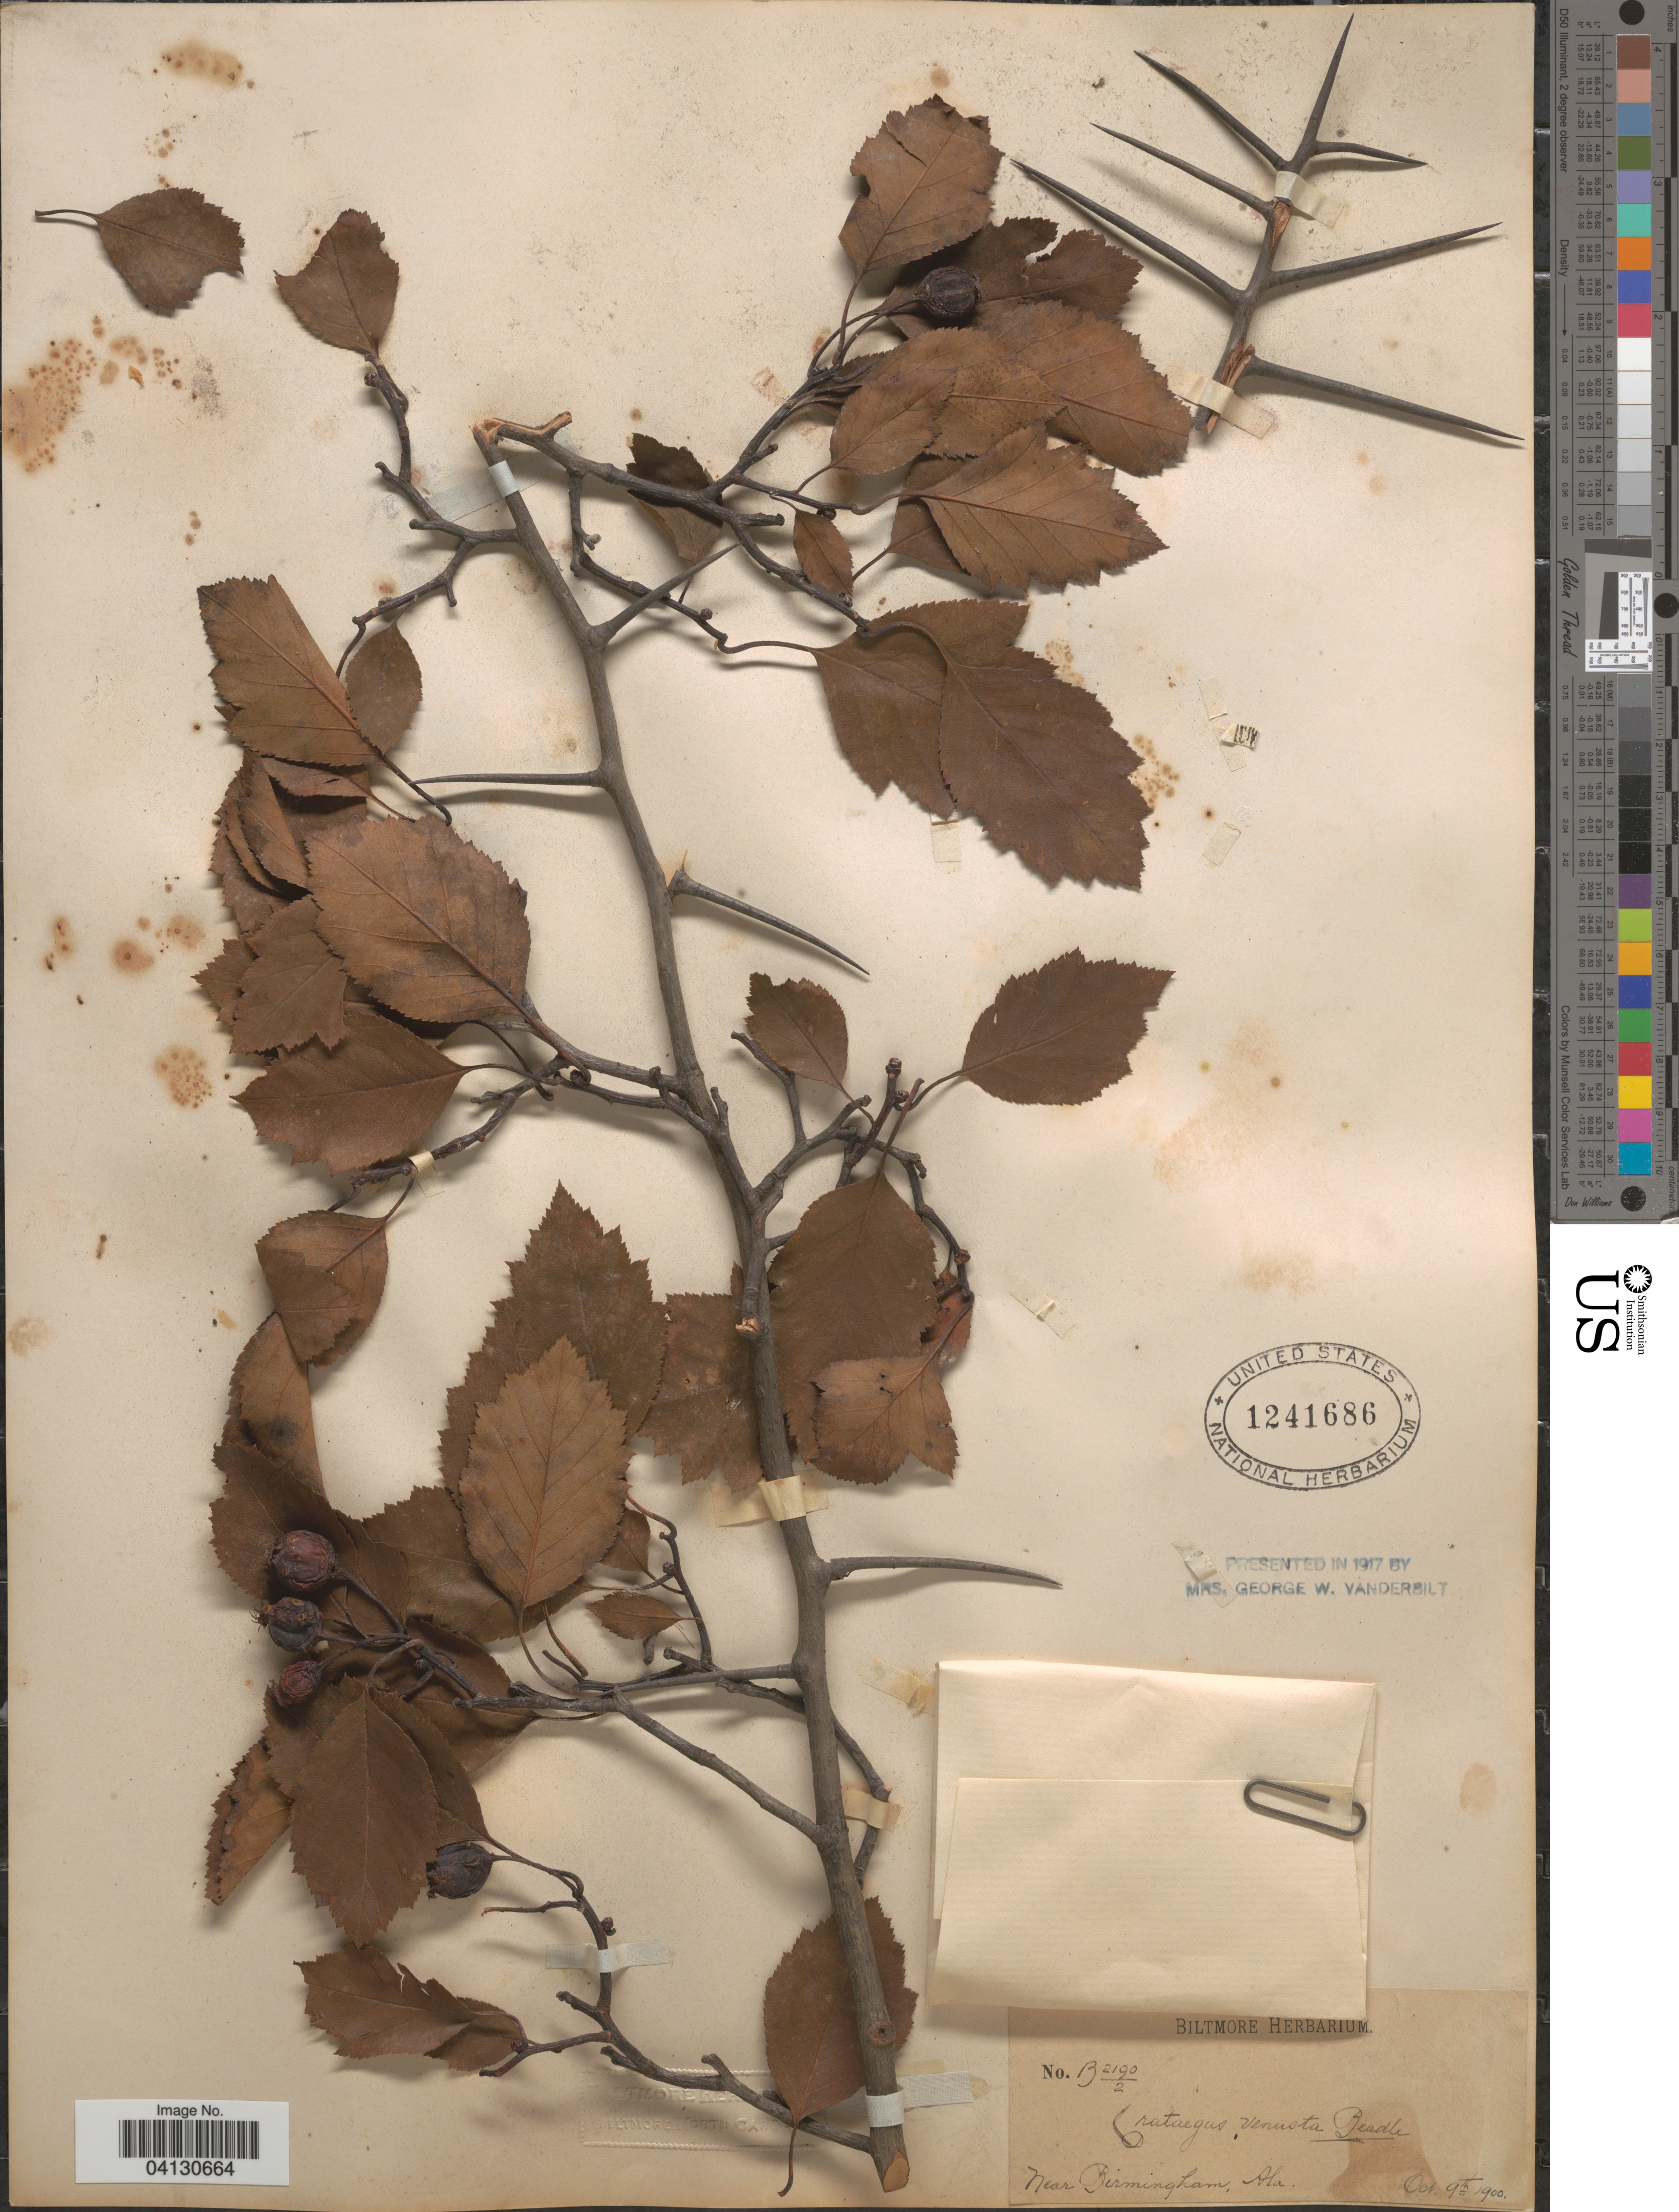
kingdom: Plantae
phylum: Tracheophyta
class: Magnoliopsida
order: Rosales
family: Rosaceae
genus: Crataegus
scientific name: Crataegus venusta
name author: Beadle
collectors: ex herb. Biltmore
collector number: B2190/2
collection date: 1900-10-09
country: United States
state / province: Alabama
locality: Near Birmingham.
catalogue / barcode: US 1241686